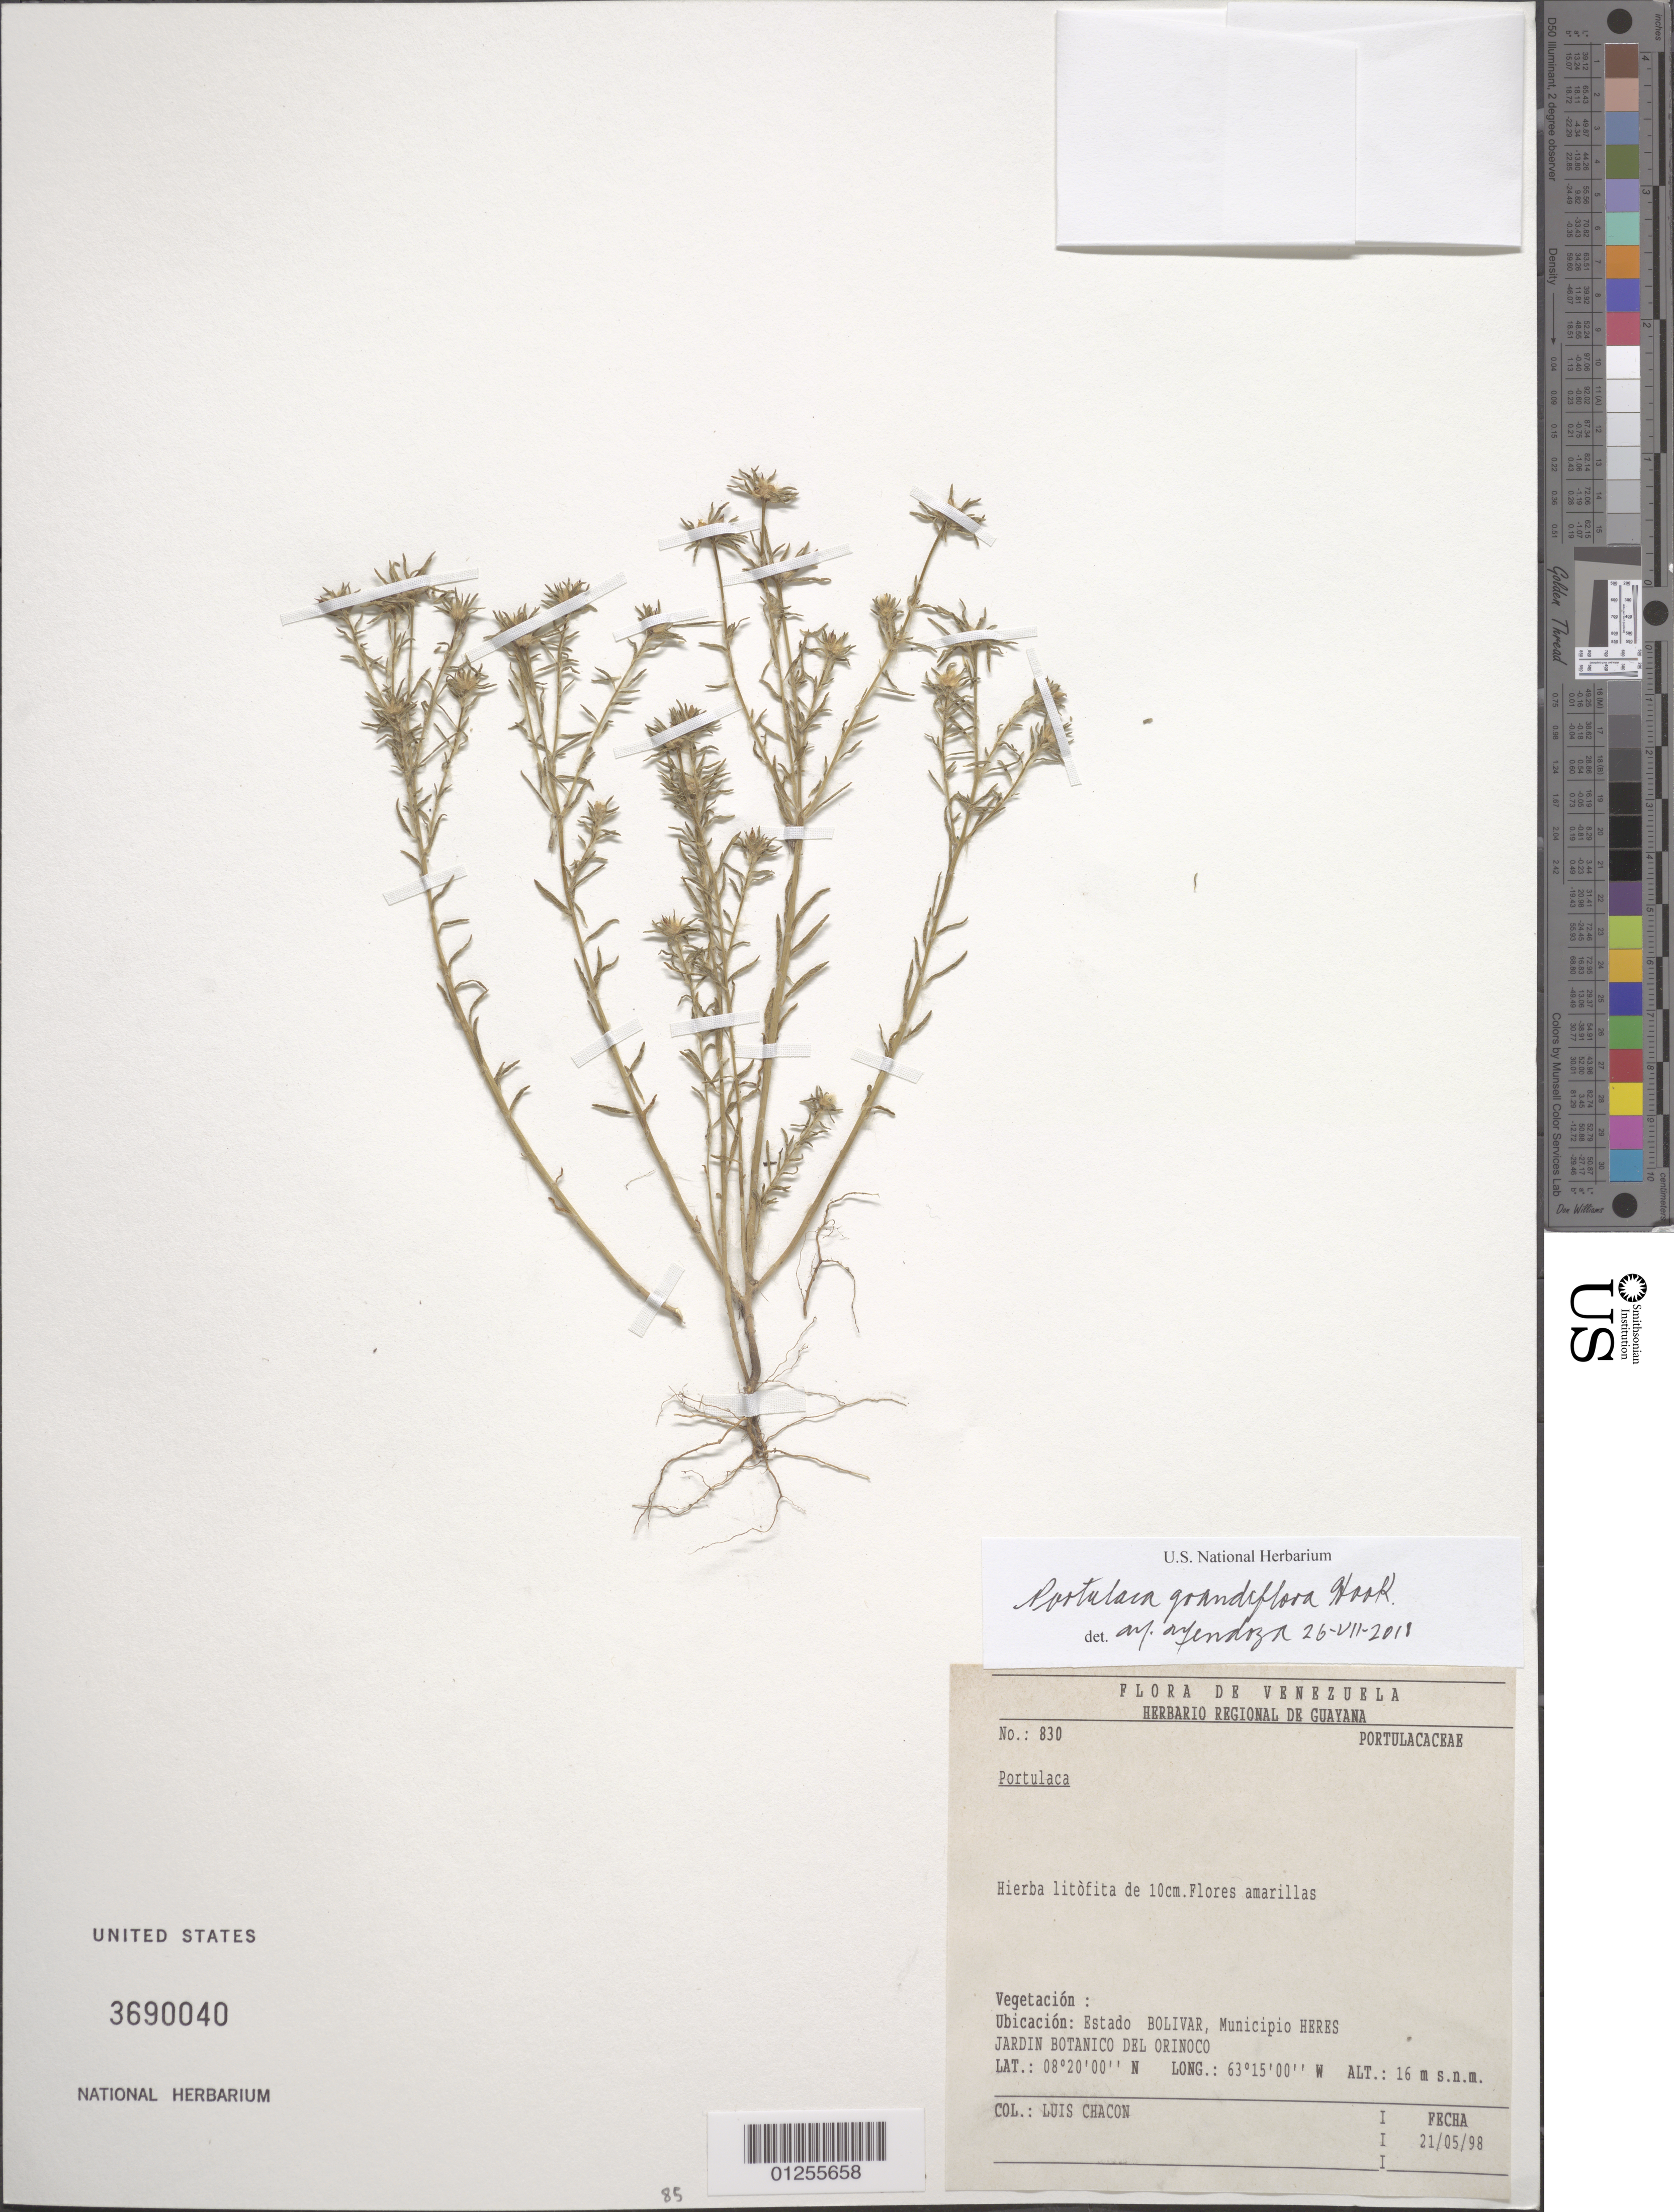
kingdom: Plantae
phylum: Tracheophyta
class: Magnoliopsida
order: Caryophyllales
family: Portulacaceae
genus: Portulaca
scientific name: Portulaca grandiflora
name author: Hook.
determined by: Mendoza, A. M.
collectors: L. Chacon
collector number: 830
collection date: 1998-05-21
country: Venezuela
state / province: Bolívar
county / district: Heres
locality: Jardin Botanico del Orinoco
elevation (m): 16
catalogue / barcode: US 3690040